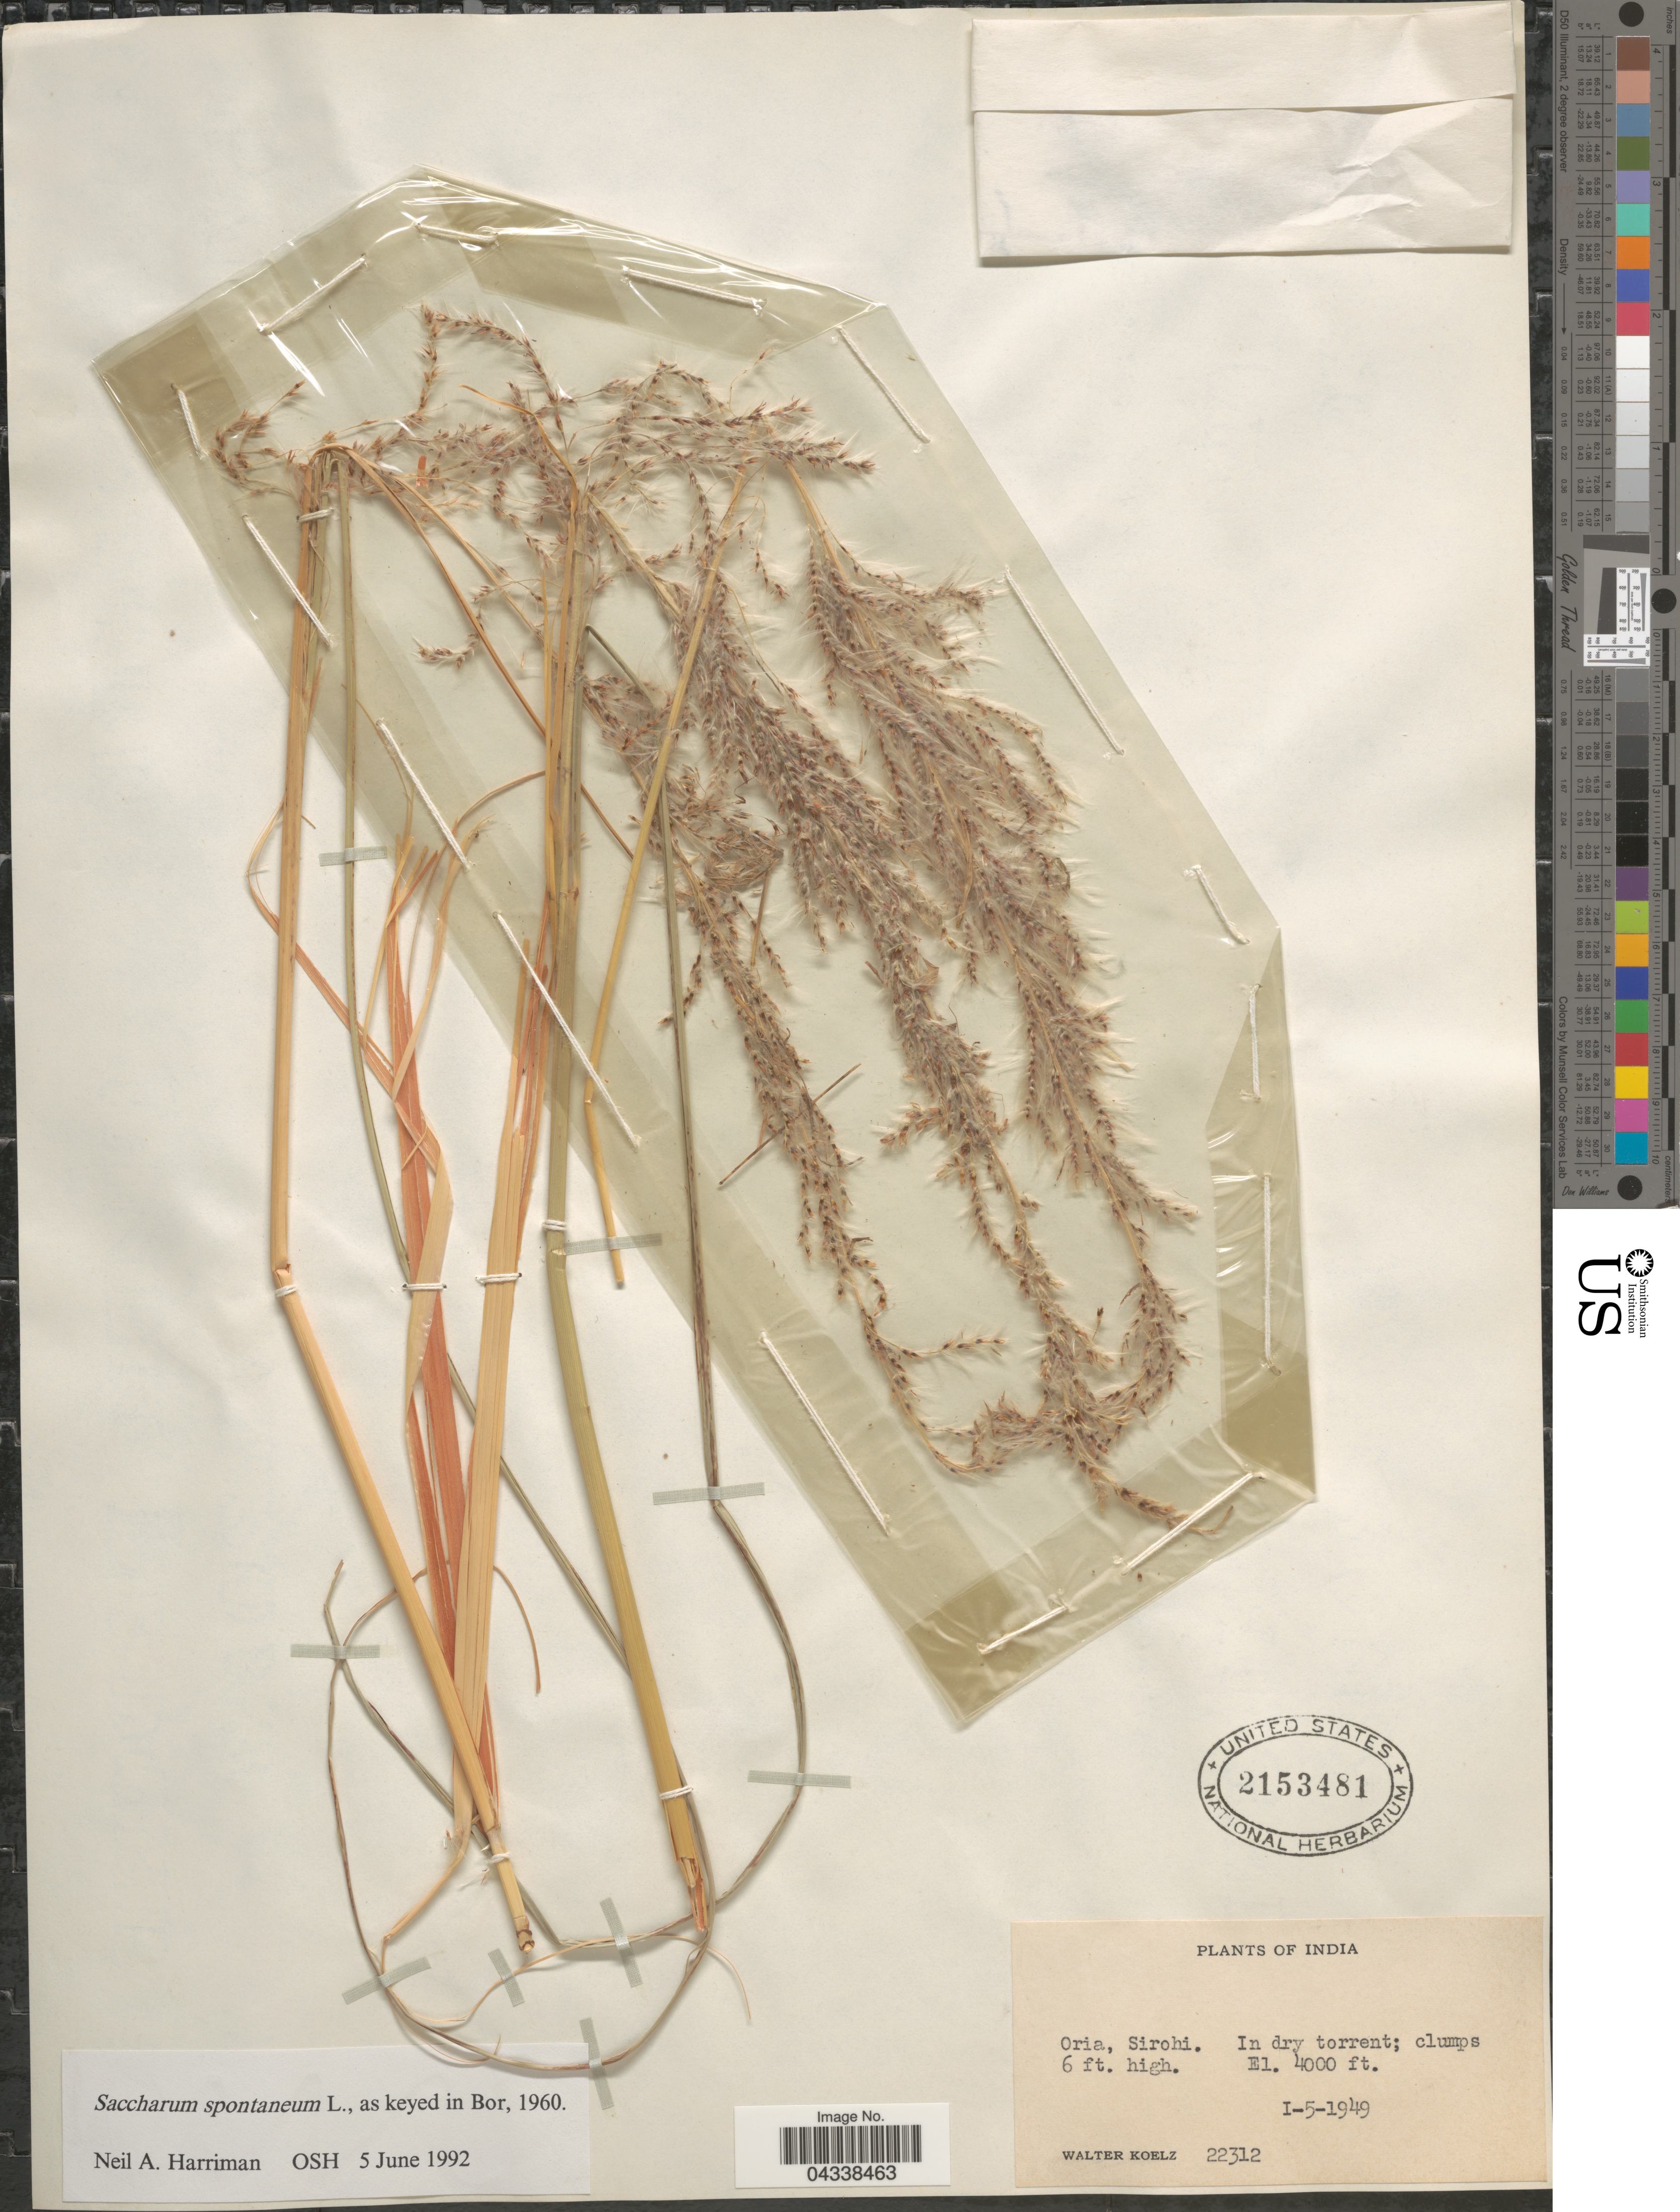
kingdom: Plantae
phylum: Tracheophyta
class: Liliopsida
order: Poales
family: Poaceae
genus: Saccharum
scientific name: Saccharum spontaneum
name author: L.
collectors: W. N. Koelz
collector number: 22312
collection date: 1949-05-01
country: India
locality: Oria, Sirohi. In dry torrent.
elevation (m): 1219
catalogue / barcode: US 2153481